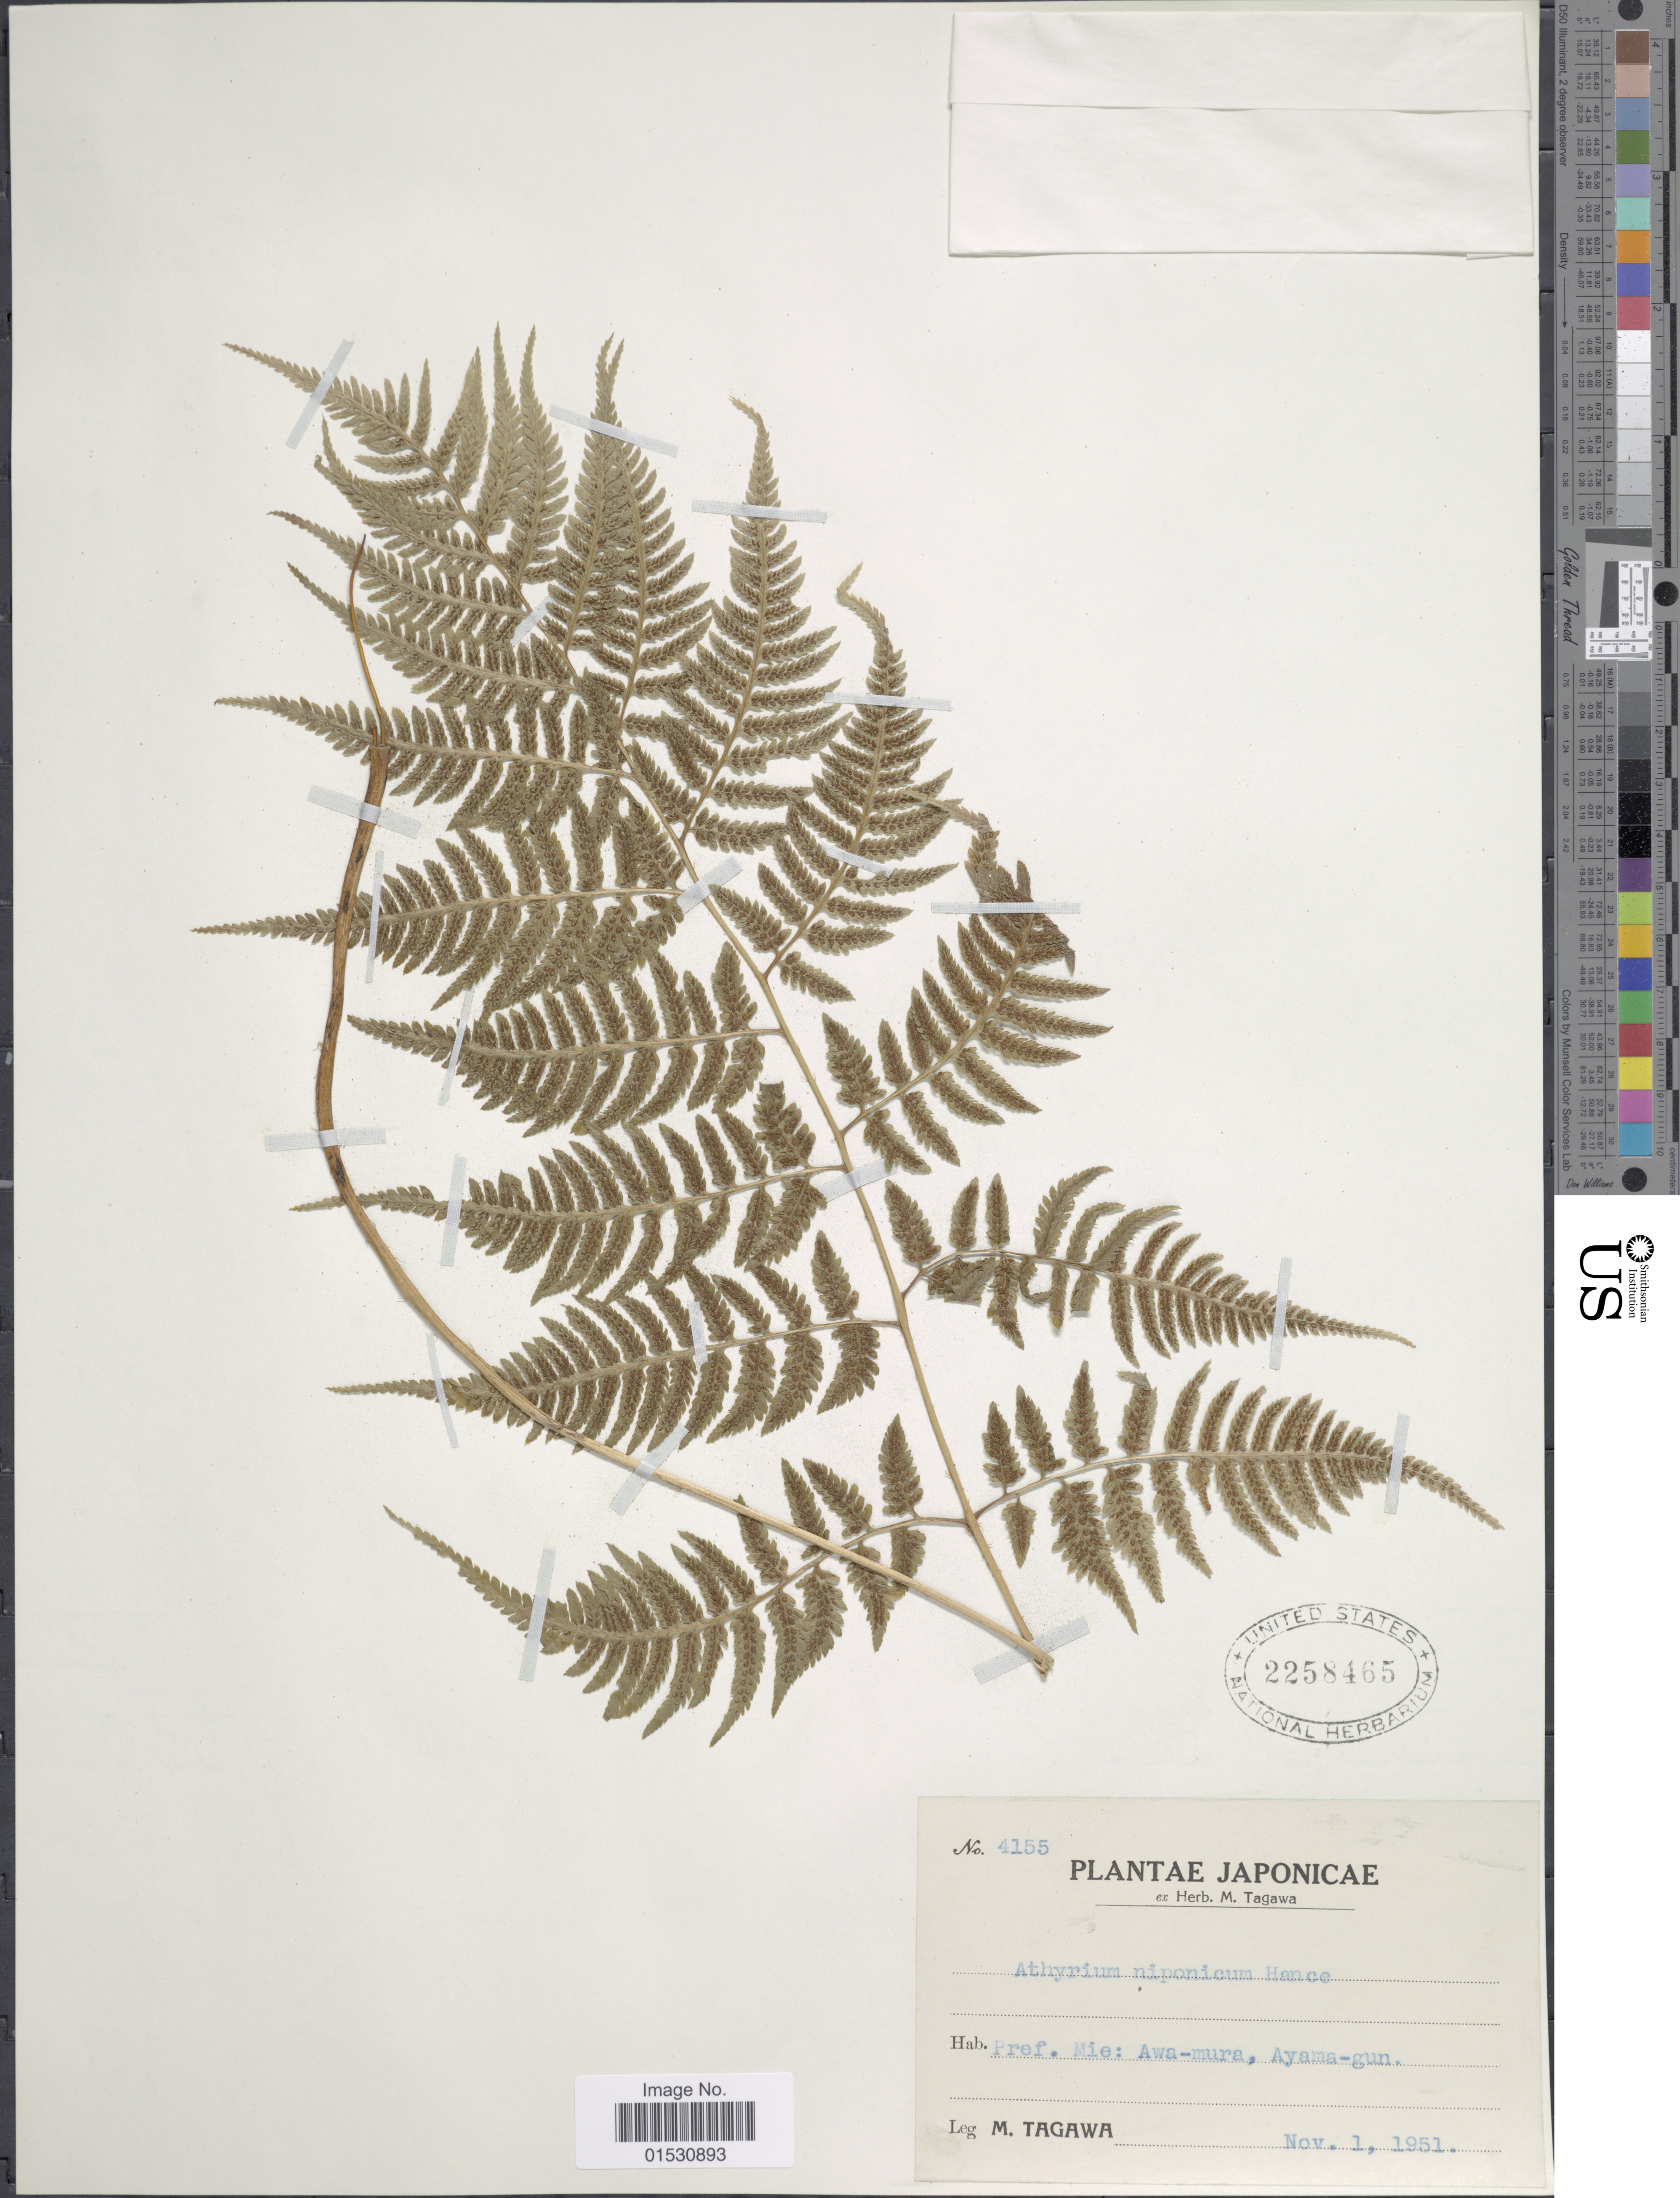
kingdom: Plantae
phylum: Tracheophyta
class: Polypodiopsida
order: Polypodiales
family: Athyriaceae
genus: Athyrium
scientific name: Athyrium nipponicum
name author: (Mett.) Hance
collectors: M. Tagawa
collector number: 4155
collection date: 1951-11-01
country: Japan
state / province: Mie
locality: Japonicae. Pref. Mie: Awa-mura, Ayama-gun.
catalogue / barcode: US 2258465